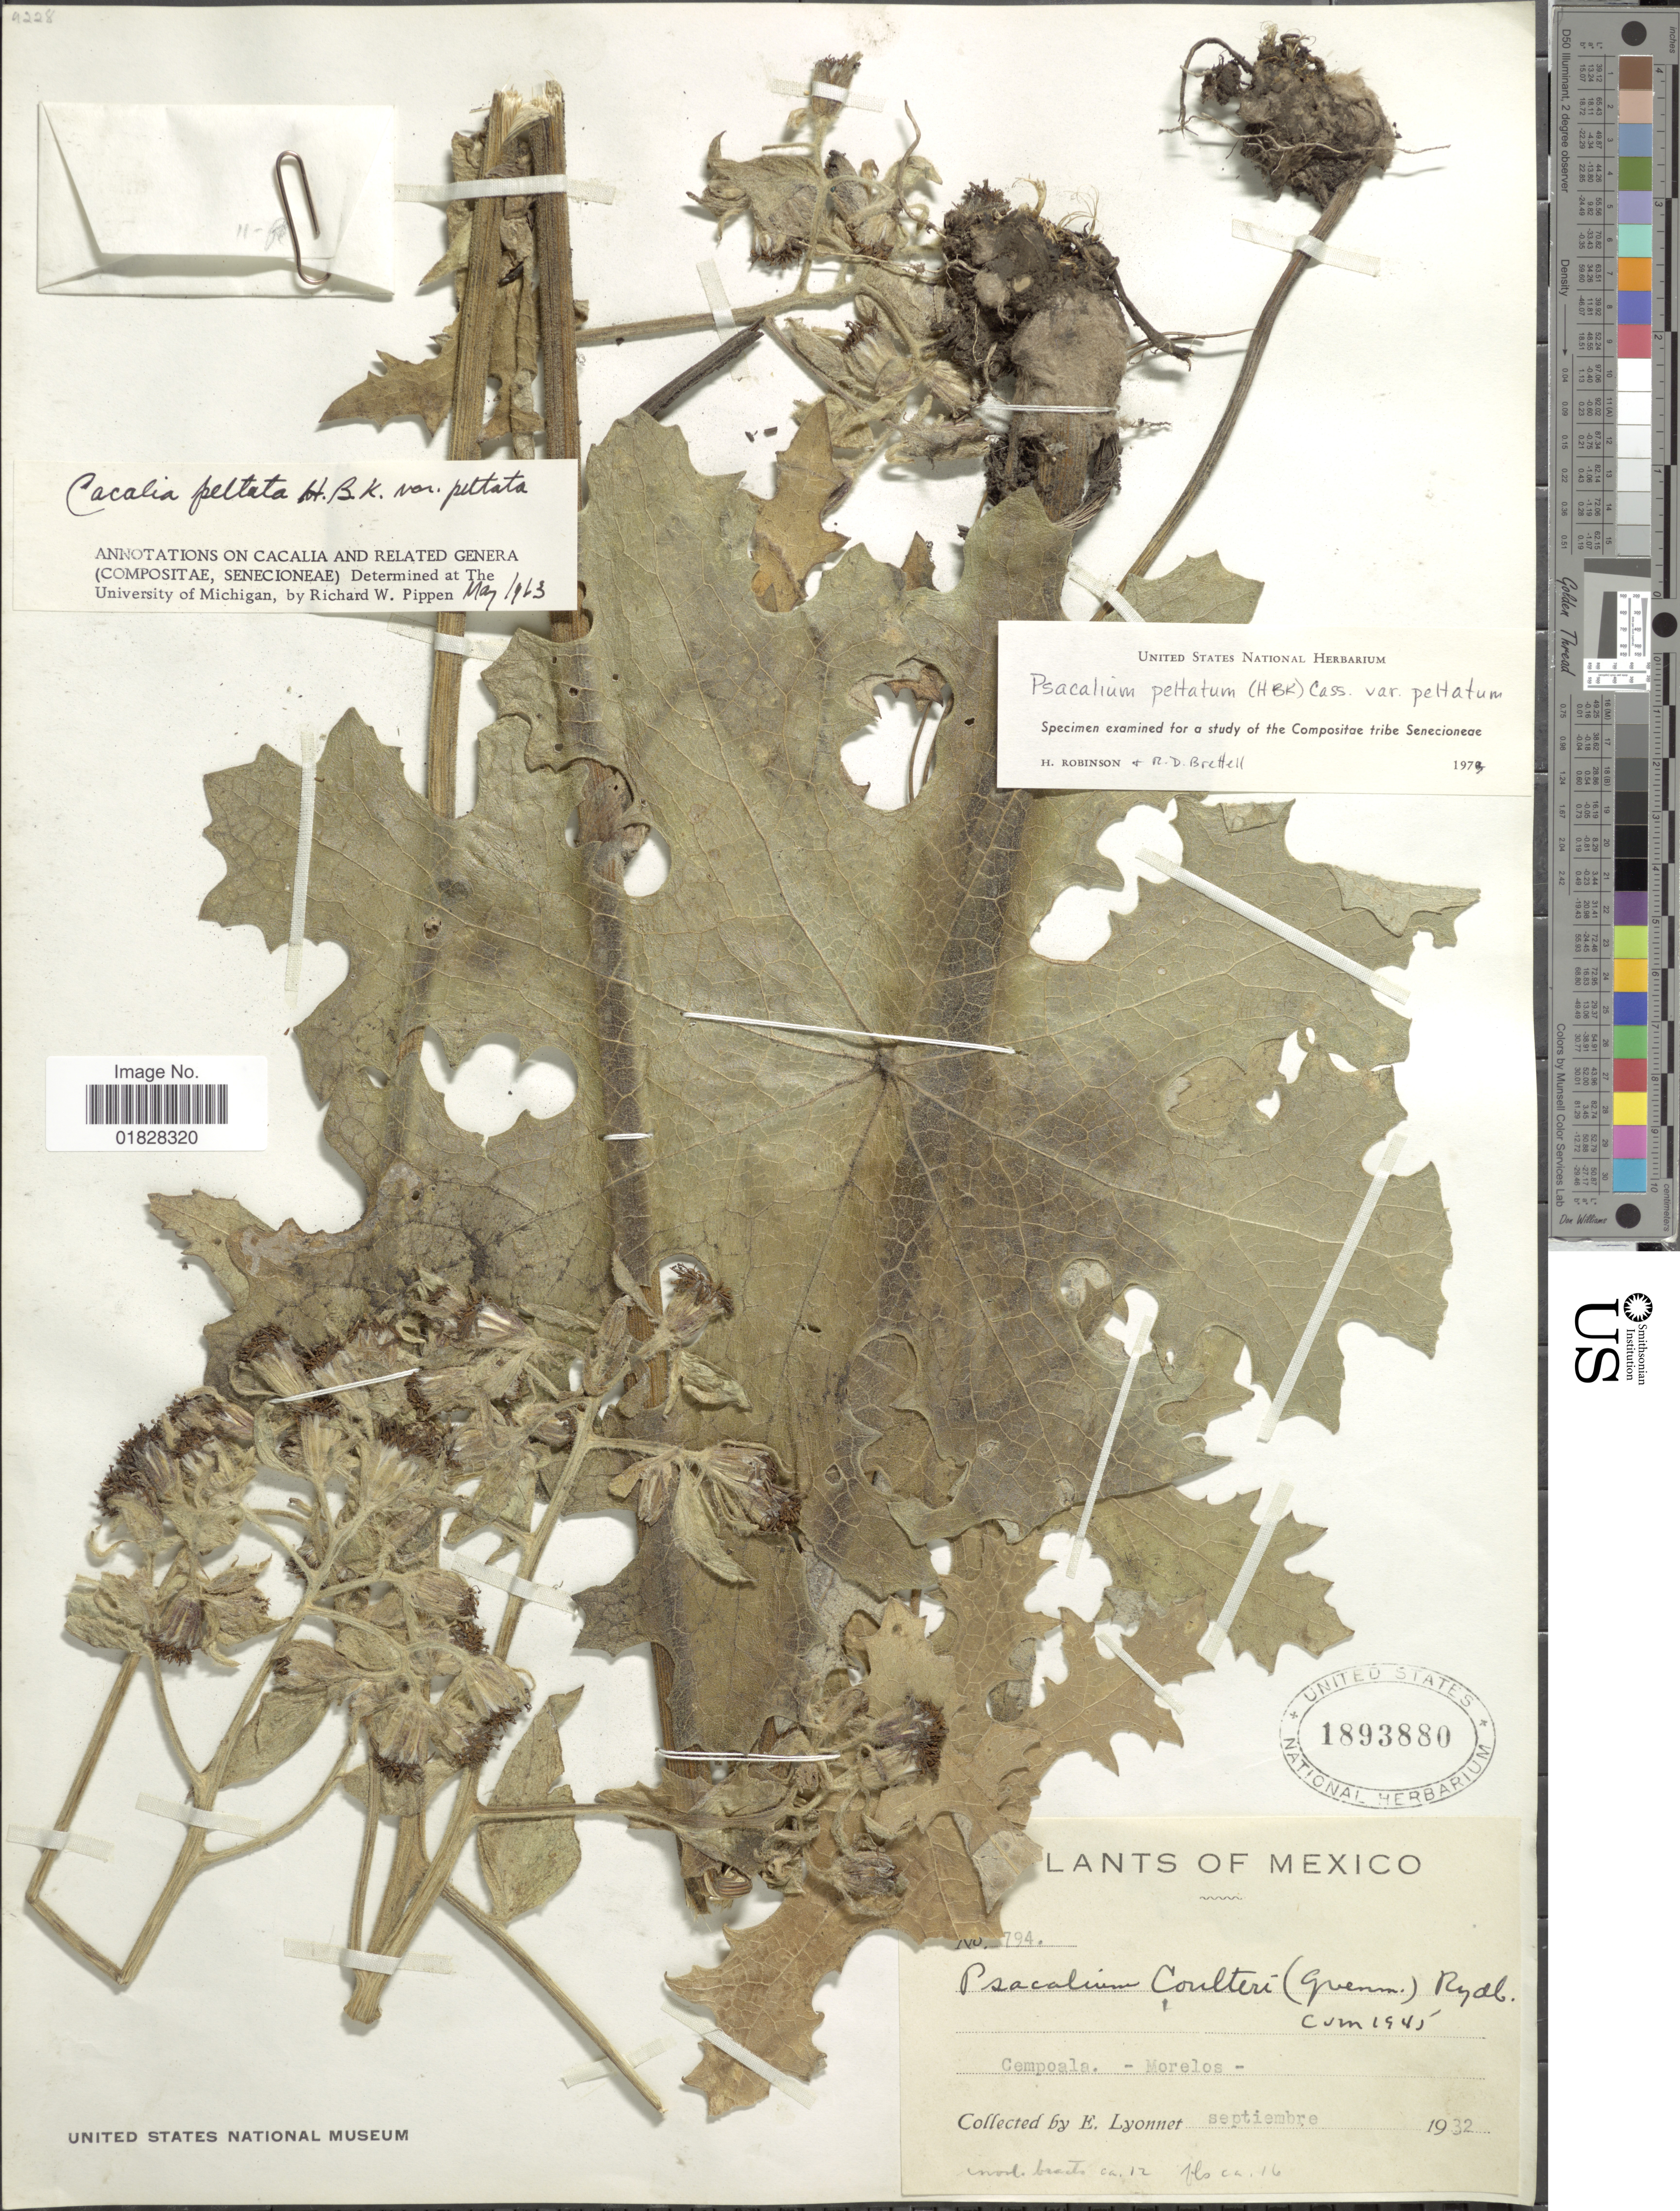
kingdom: Plantae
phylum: Tracheophyta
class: Magnoliopsida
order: Asterales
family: Asteraceae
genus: Psacalium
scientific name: Psacalium peltatum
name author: Cass.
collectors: E. Lyonnet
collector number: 794*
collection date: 1932-09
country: Mexico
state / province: Morelos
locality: Cempoala. - Morelos.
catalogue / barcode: US 1893880